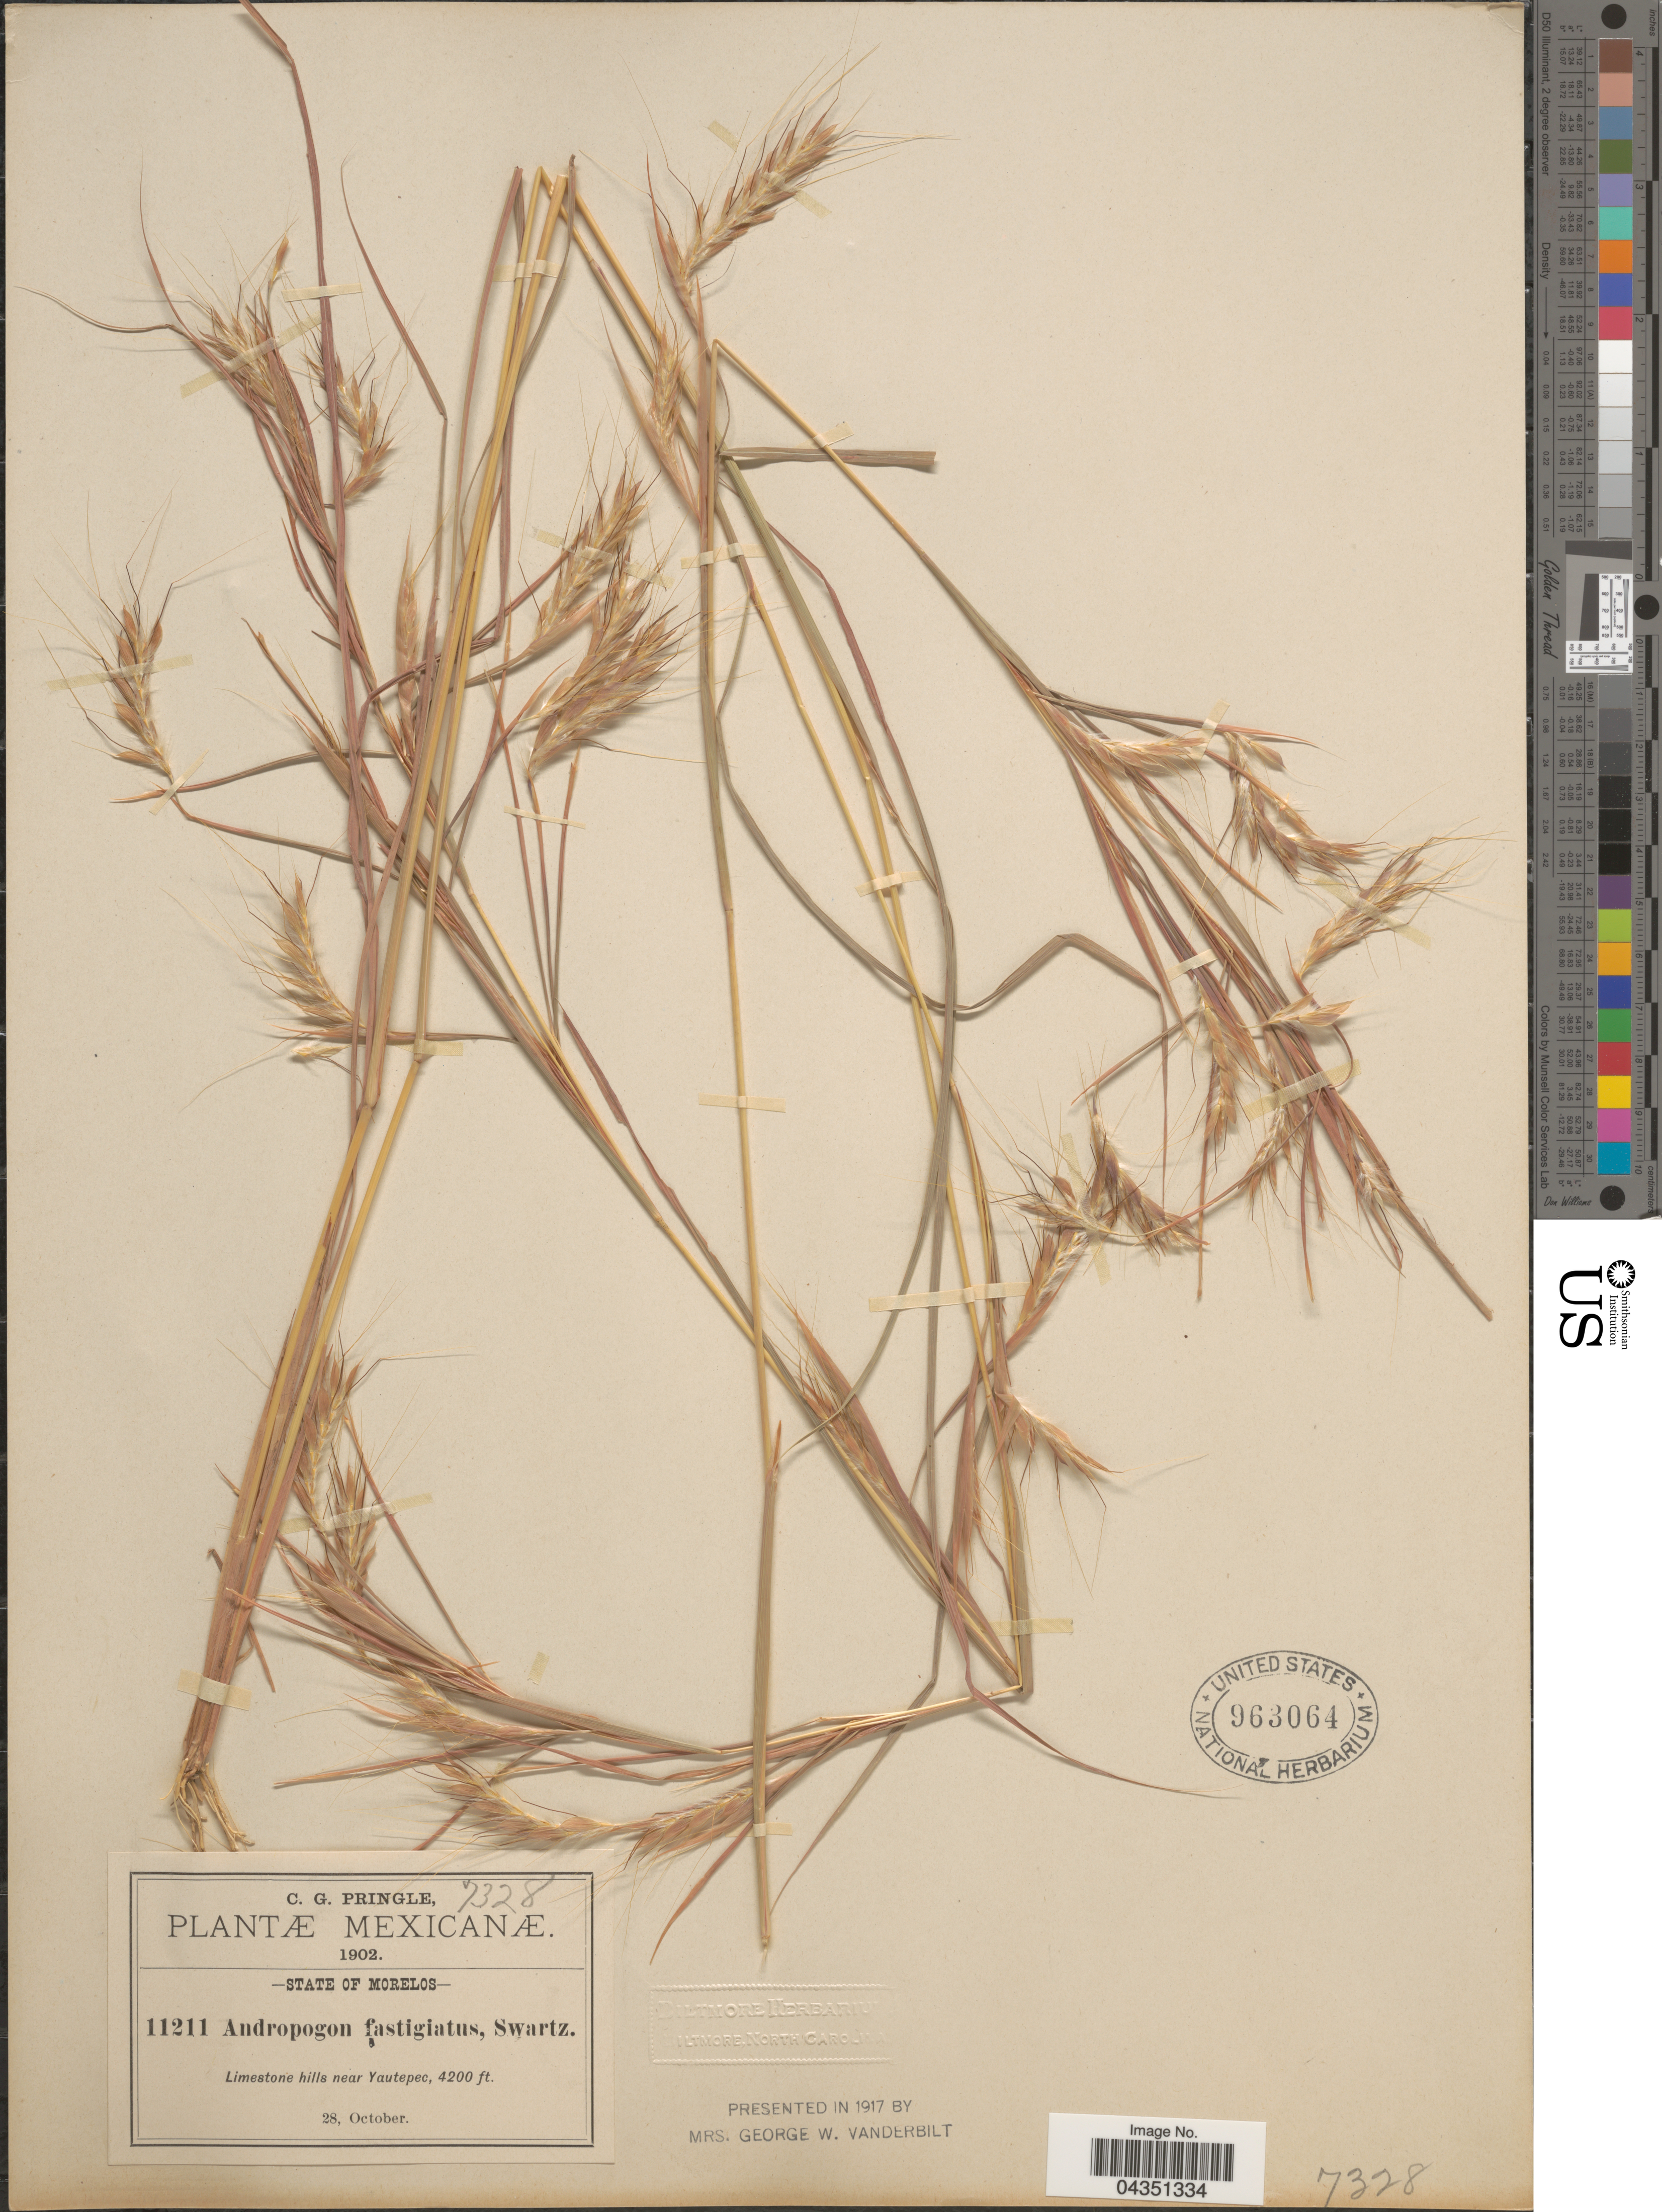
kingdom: Plantae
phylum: Tracheophyta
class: Liliopsida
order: Poales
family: Poaceae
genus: Diectomis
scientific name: Diectomis fastigiata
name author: (Sw.) P. Beauv.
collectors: C. G. Pringle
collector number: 11211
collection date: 1902-10-28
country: Mexico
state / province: Morelos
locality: Limestone hills near Yautepec.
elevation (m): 1280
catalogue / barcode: US 963064